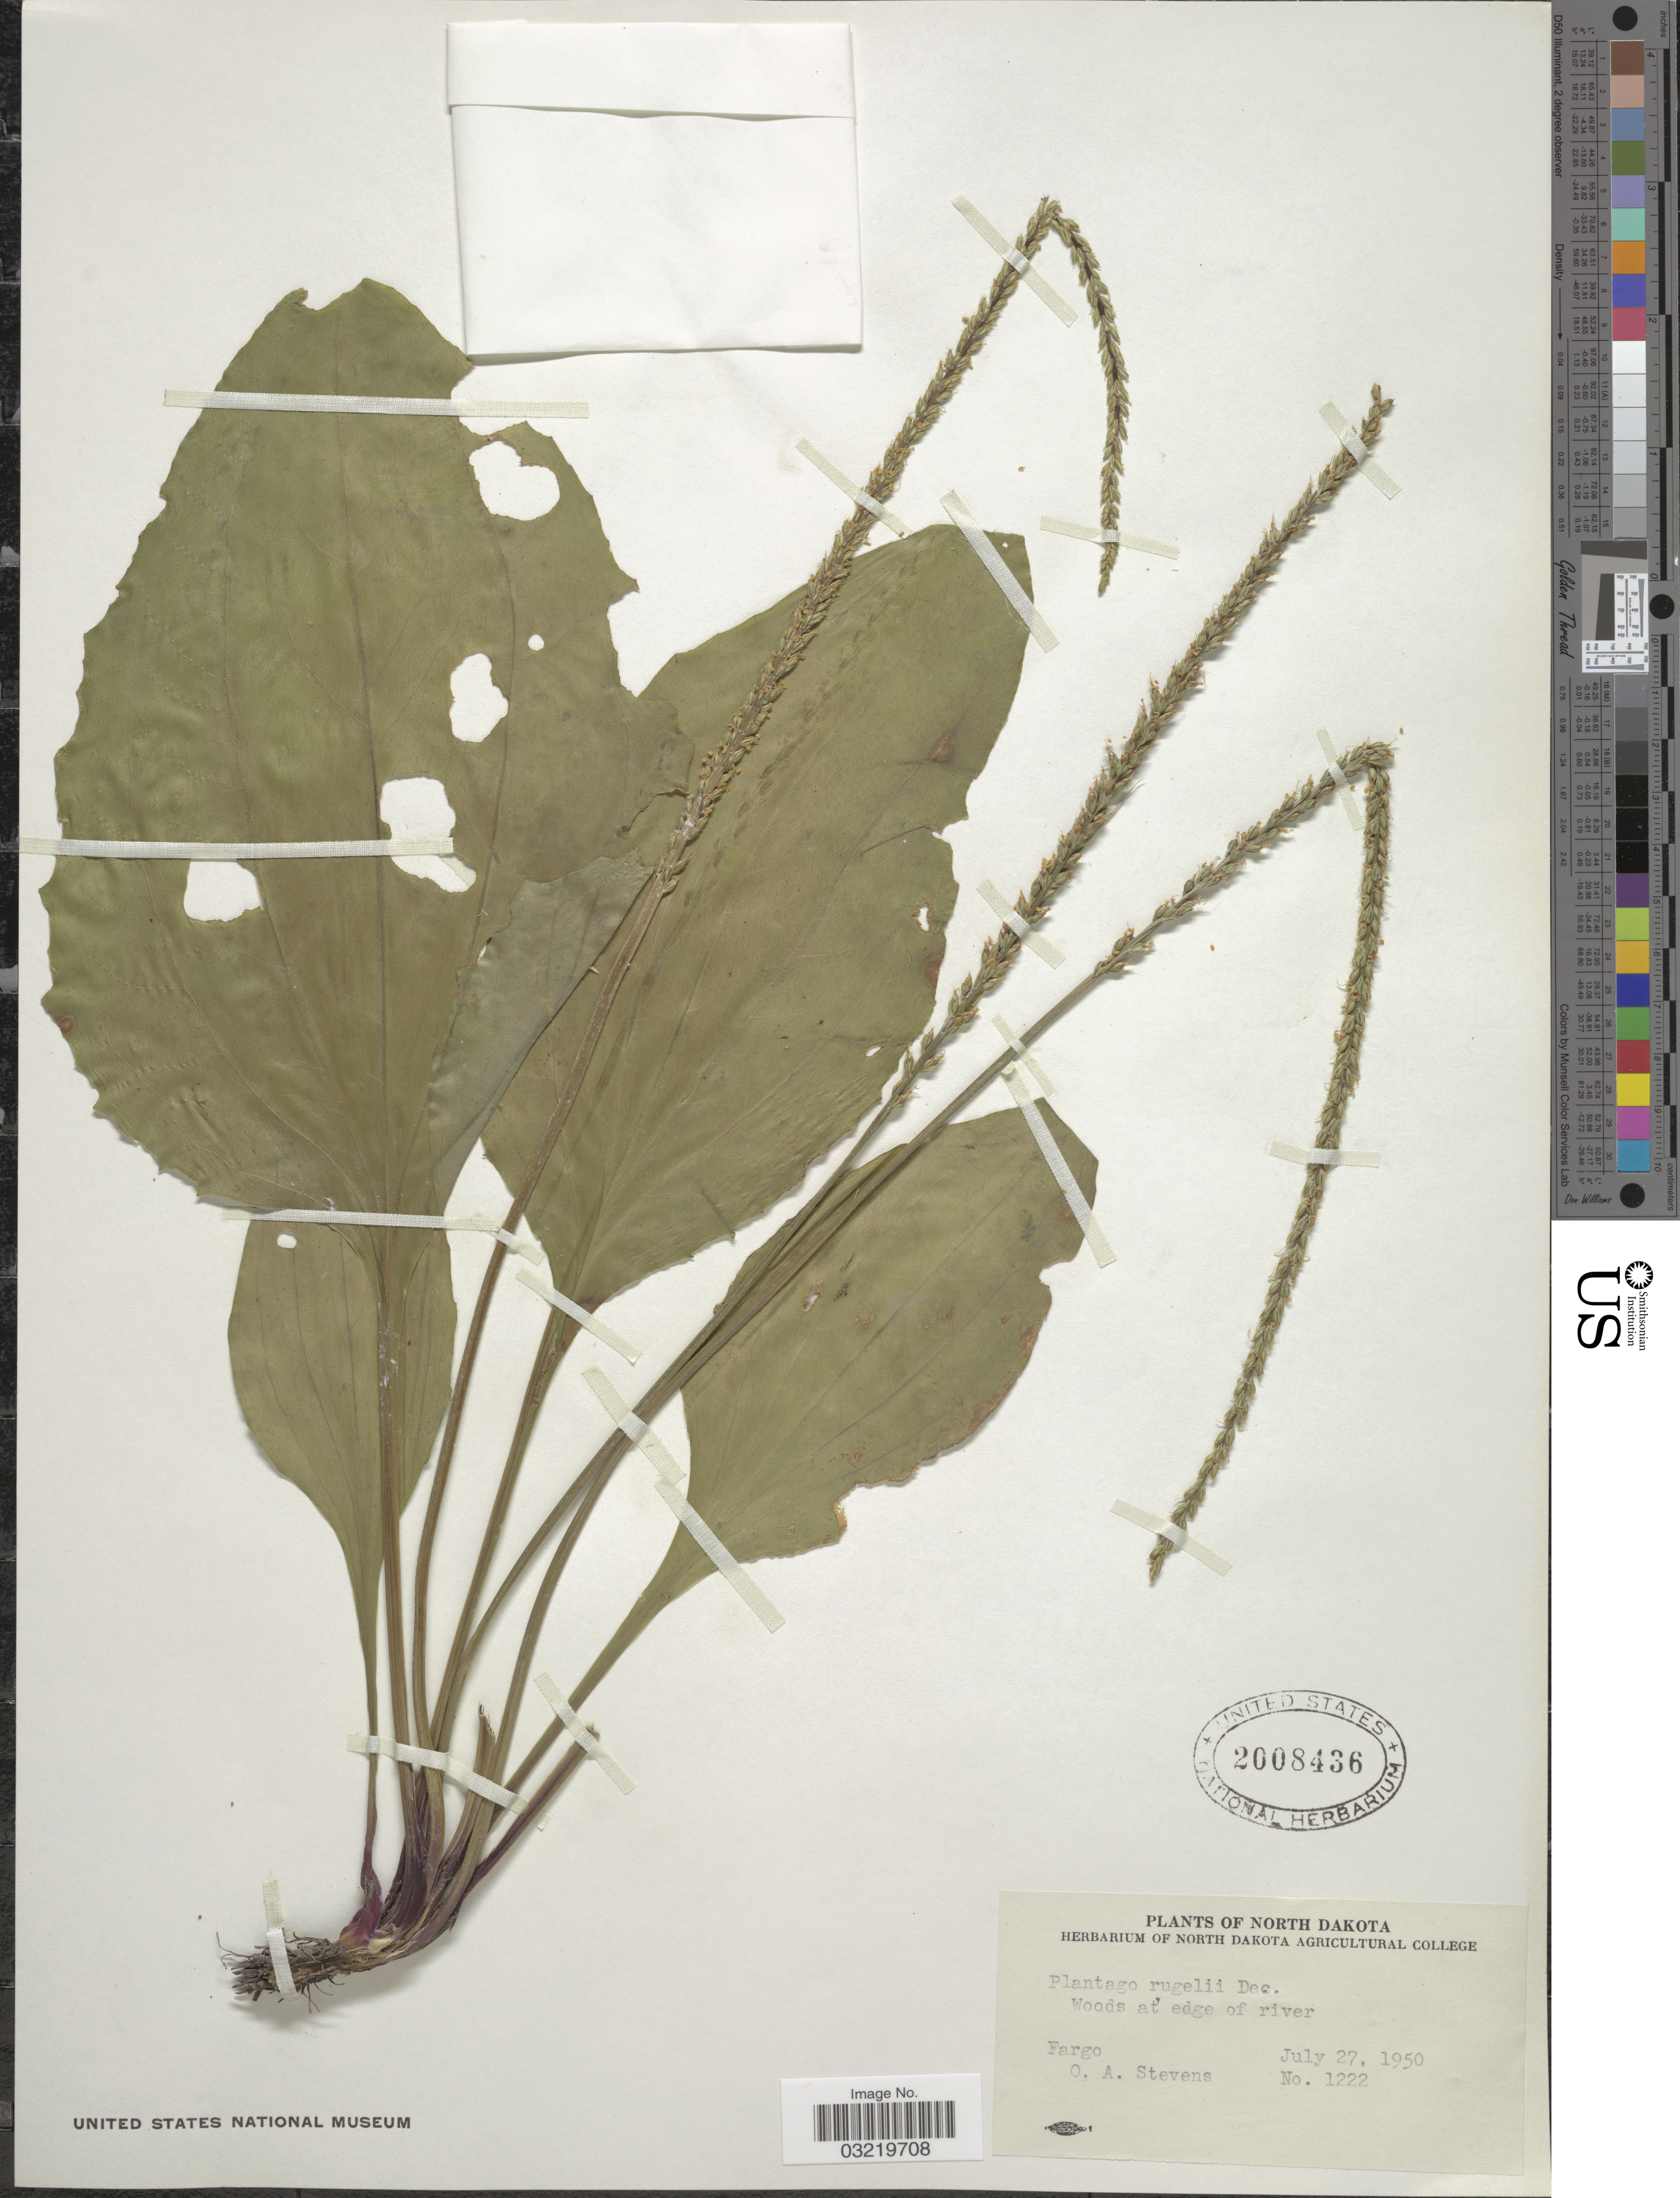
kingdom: Plantae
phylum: Tracheophyta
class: Magnoliopsida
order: Lamiales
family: Plantaginaceae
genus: Plantago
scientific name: Plantago rugelii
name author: Decne.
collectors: O. A. Stevens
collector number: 1222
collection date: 1950-07-27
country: United States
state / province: North Dakota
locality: Woods at edge of river, Fargo.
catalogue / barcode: US 2008436